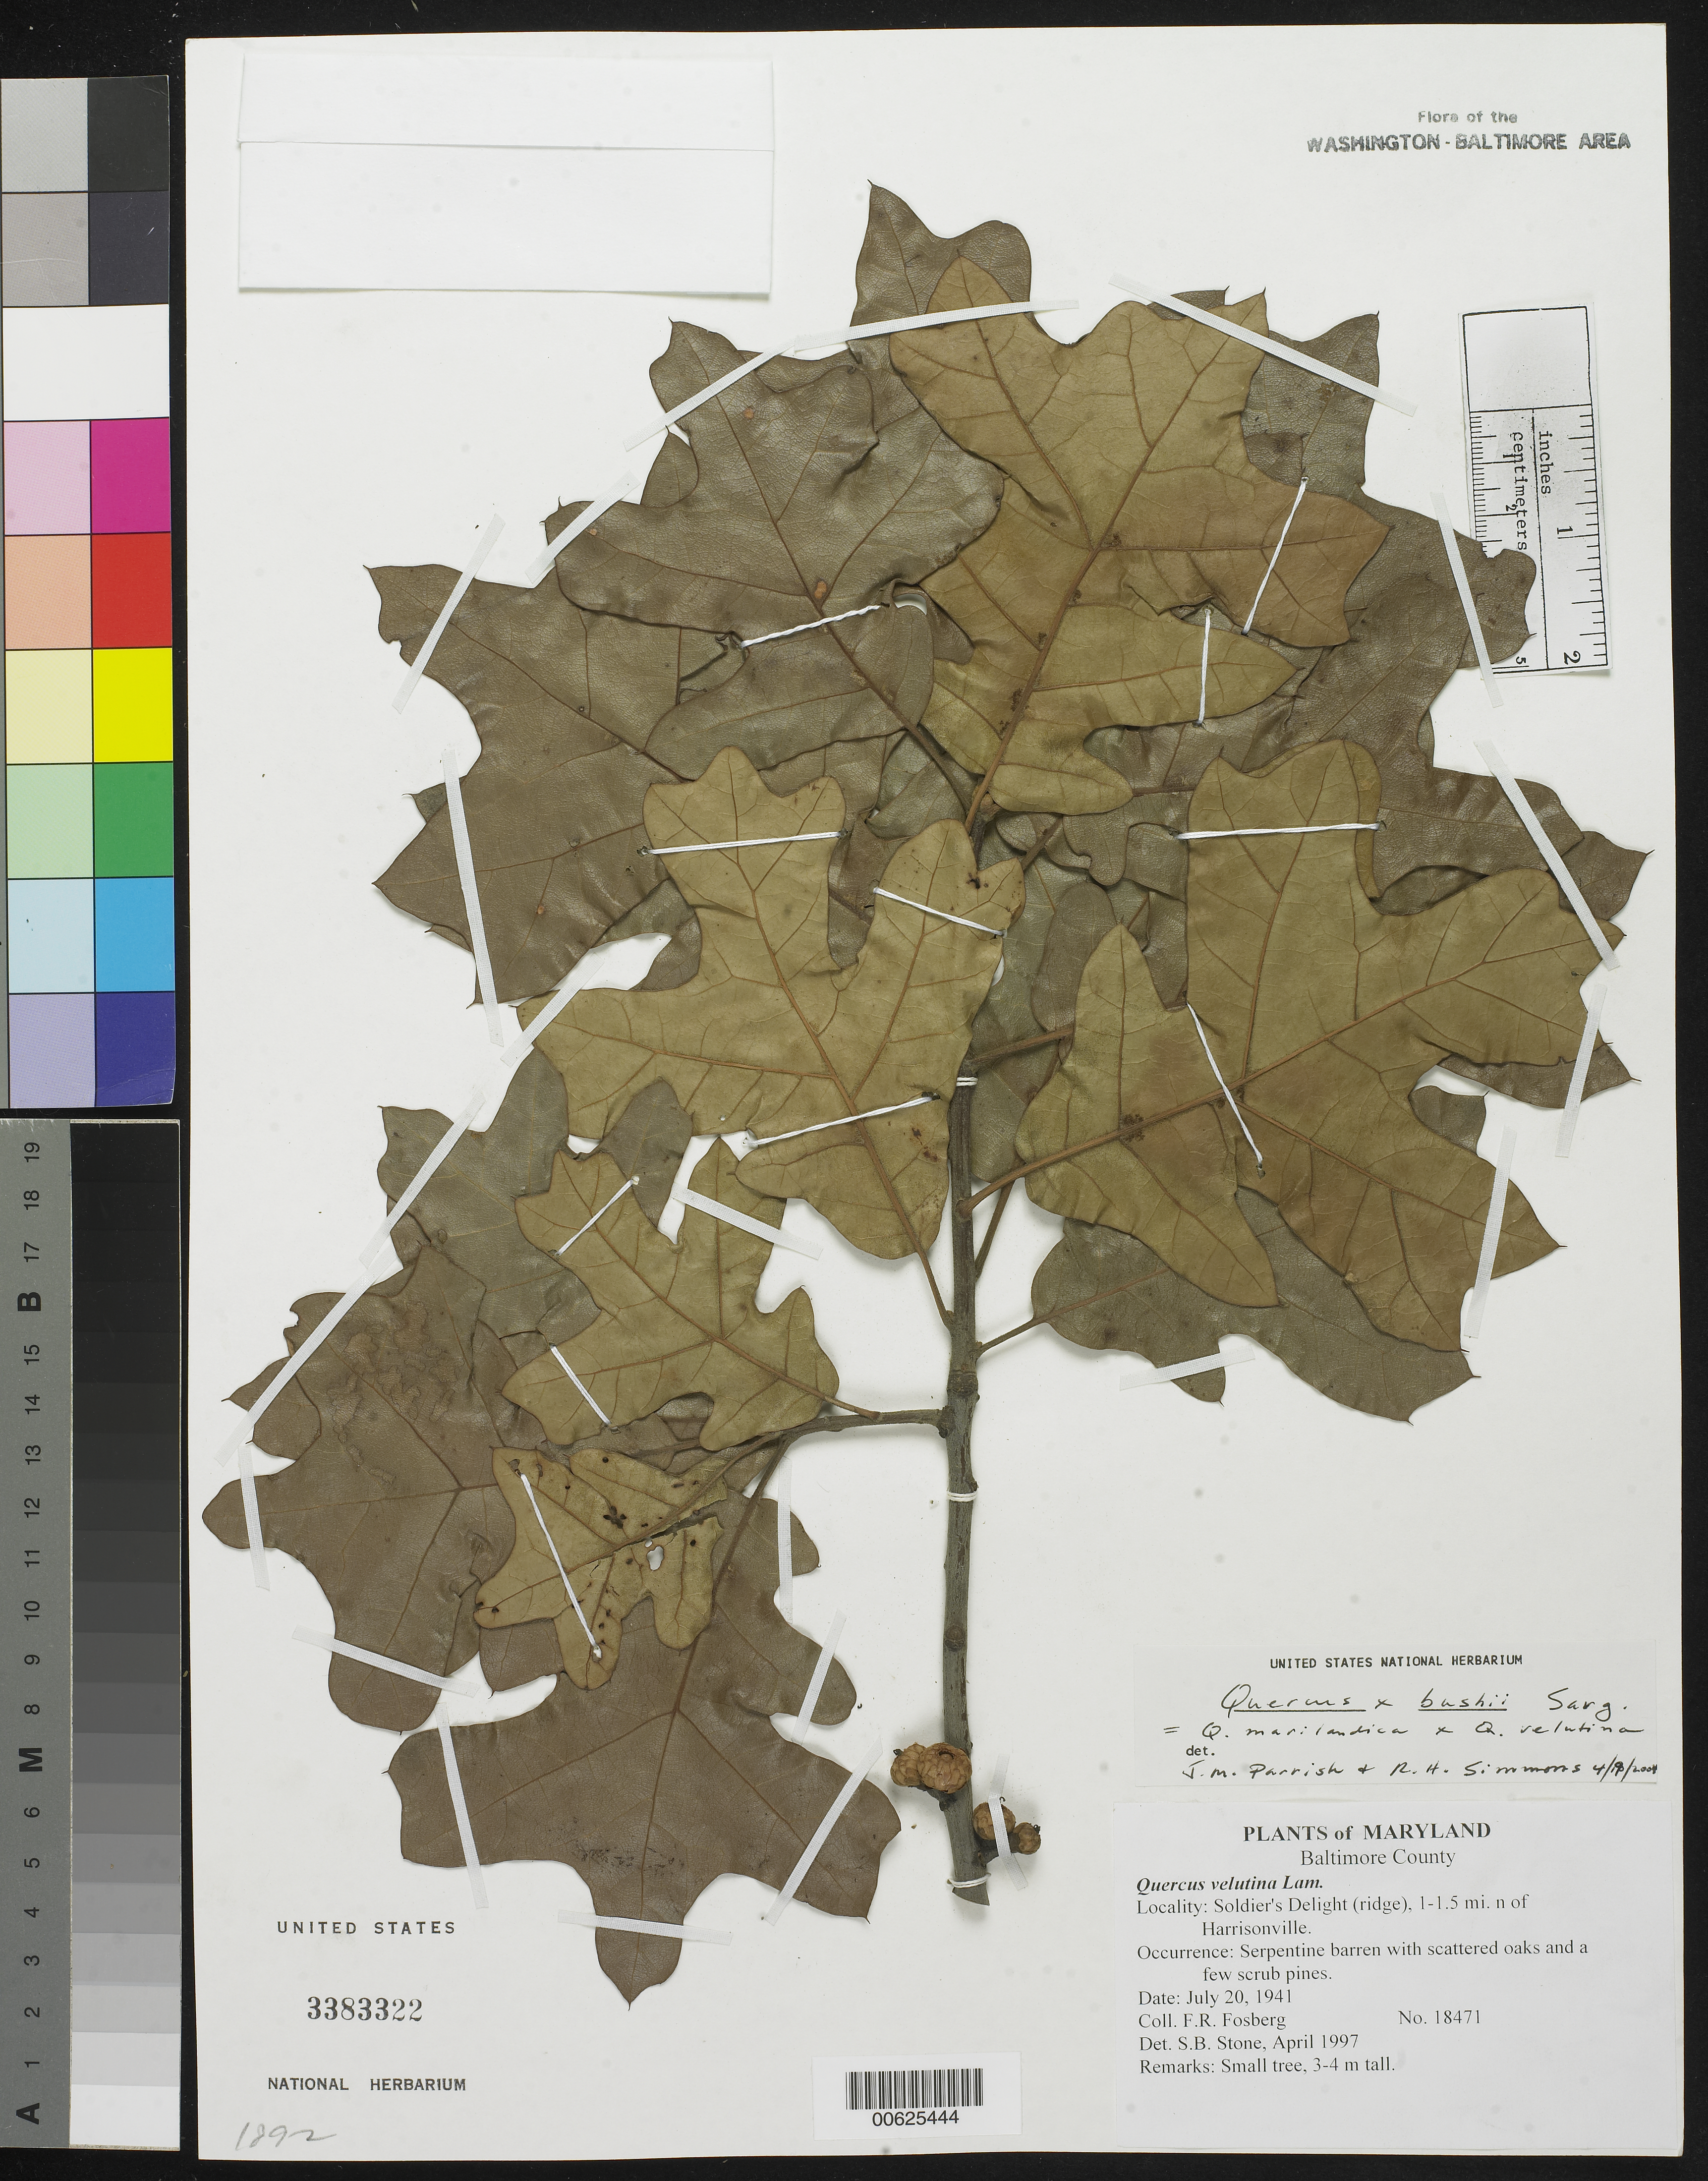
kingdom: Plantae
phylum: Tracheophyta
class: Magnoliopsida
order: Fagales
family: Fagaceae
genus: Quercus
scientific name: Quercus x bushii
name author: Sarg.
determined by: Simmons, R. H., (UNITED STATES)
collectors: F. R. Fosberg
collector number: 18471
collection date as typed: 20 Jul 1941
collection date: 1941-07-20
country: United States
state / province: Maryland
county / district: Baltimore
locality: Soldier's Delight (ridge), 1-1.5 mi. n of Harrisonville.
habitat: Serpentine barren with scattered oaks and a few scrub pines.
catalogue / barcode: US 3383322